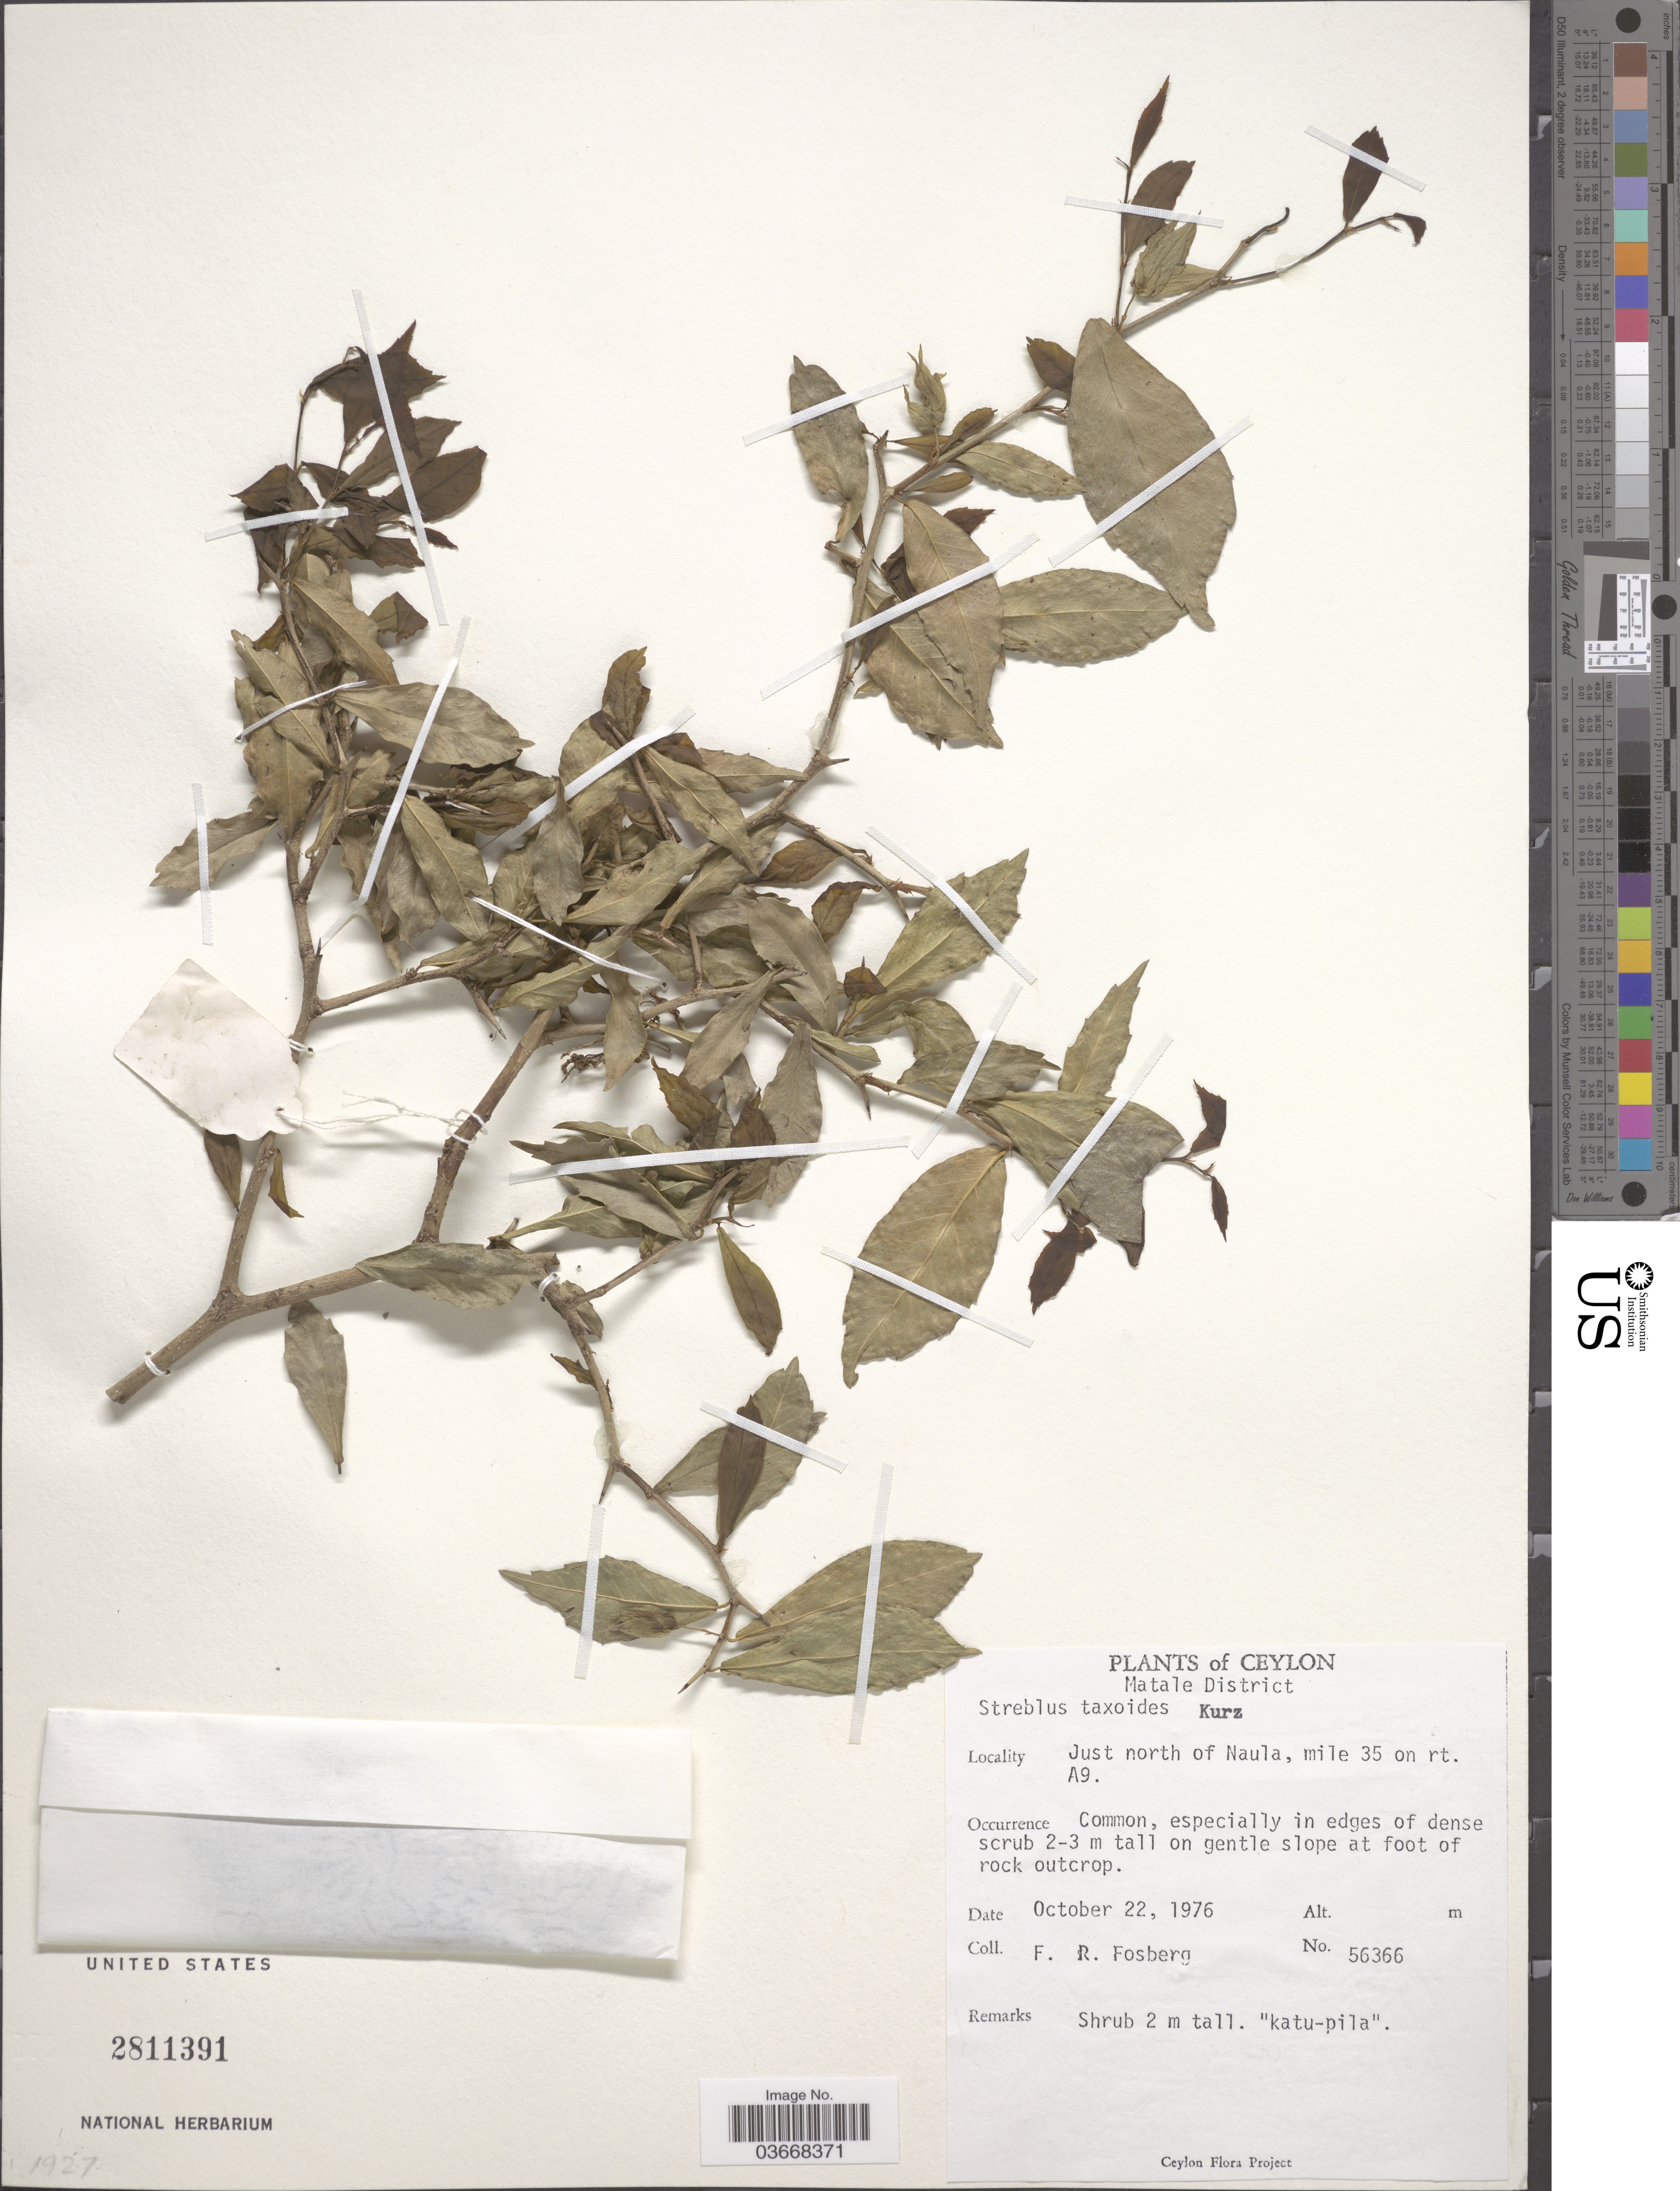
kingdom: Plantae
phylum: Tracheophyta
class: Magnoliopsida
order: Rosales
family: Moraceae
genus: Taxotrophis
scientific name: Taxotrophis taxoides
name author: (B. Heyne ex Roth) Chew ex E. M. Gardner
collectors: F. R. Fosberg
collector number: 56366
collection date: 1976-10-22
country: Sri Lanka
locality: Ceylon. Matale District. Just north of Naula, mile 35 on rt. A9.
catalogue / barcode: US 2811391